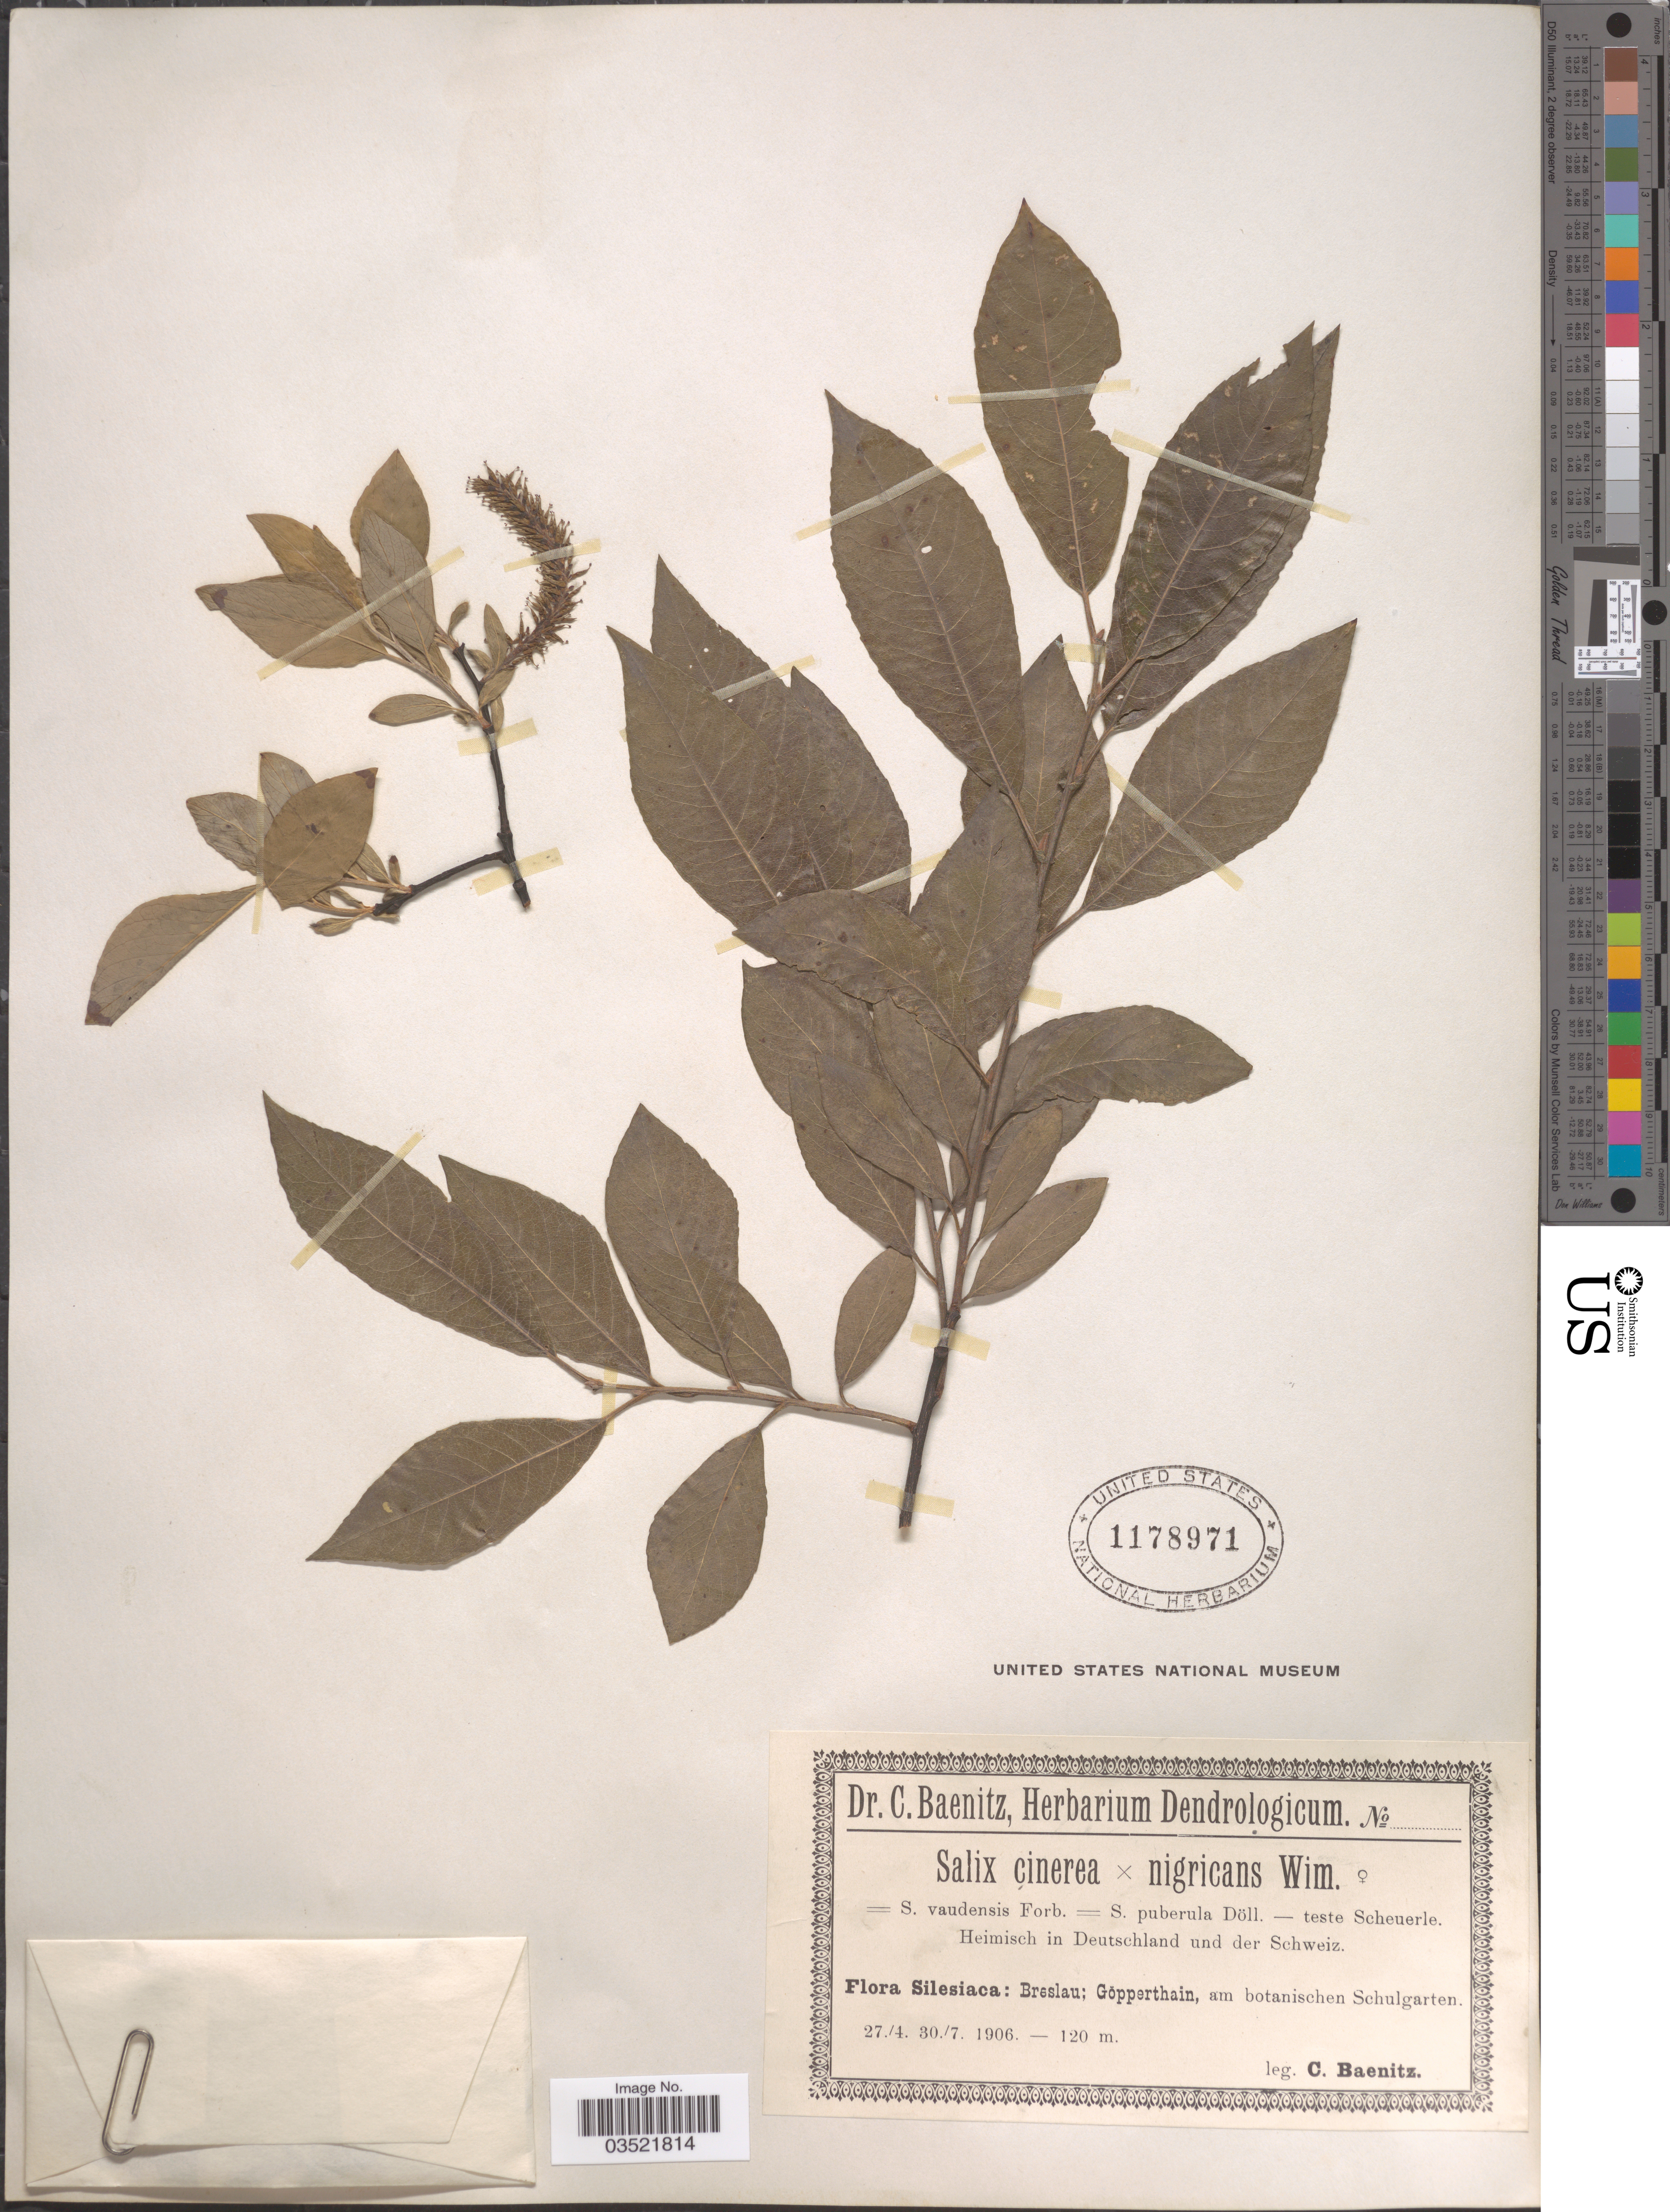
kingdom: Plantae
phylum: Tracheophyta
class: Magnoliopsida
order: Malpighiales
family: Salicaceae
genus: Salix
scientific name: Salix cinerea x S. nigricans Sm.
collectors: C. G. Baenitz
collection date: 1906-04-27/1906-07-30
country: Poland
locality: Silesiaca: Breslau; Göpperthain, am botanischen Schulgarten.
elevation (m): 120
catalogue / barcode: US 1178971